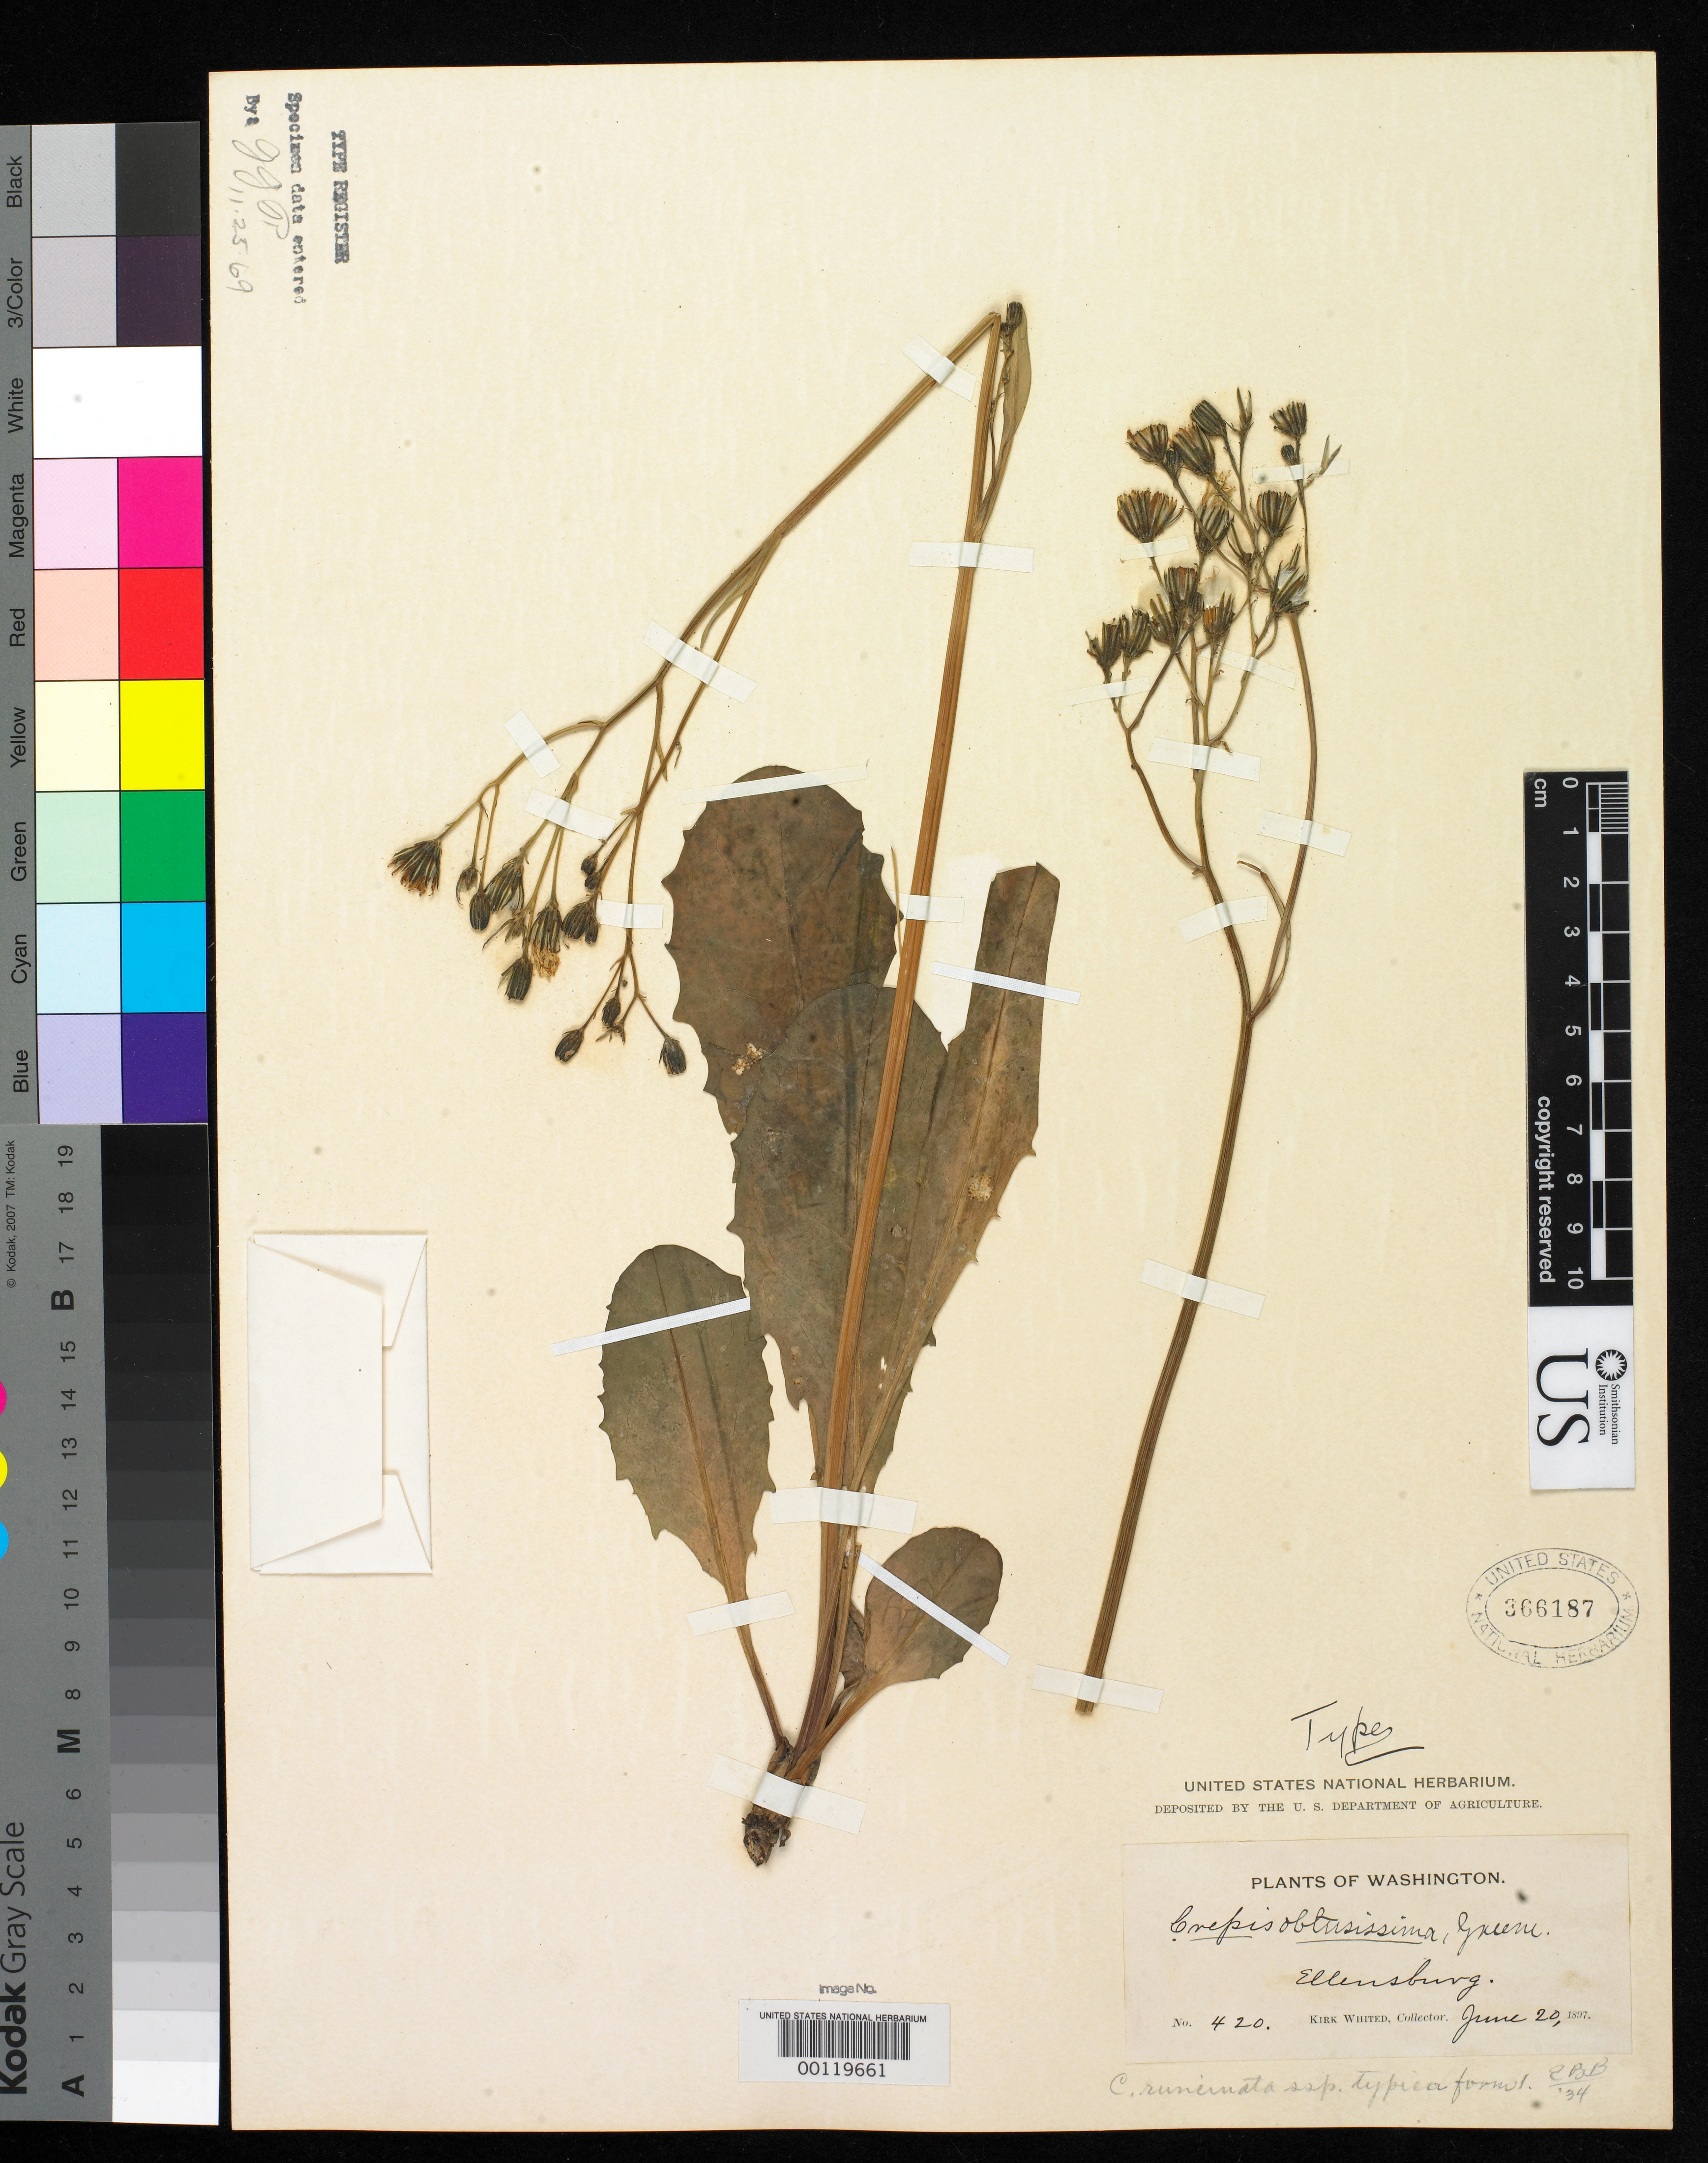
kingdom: Plantae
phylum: Tracheophyta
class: Magnoliopsida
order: Asterales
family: Asteraceae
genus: Crepis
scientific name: Crepis obtusissima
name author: Greene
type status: Holotype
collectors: K. Whited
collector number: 420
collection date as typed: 20 Jun 1897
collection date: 1897-06-20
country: United States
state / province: Washington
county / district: Kittitas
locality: Ellensburg.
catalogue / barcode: US 366187